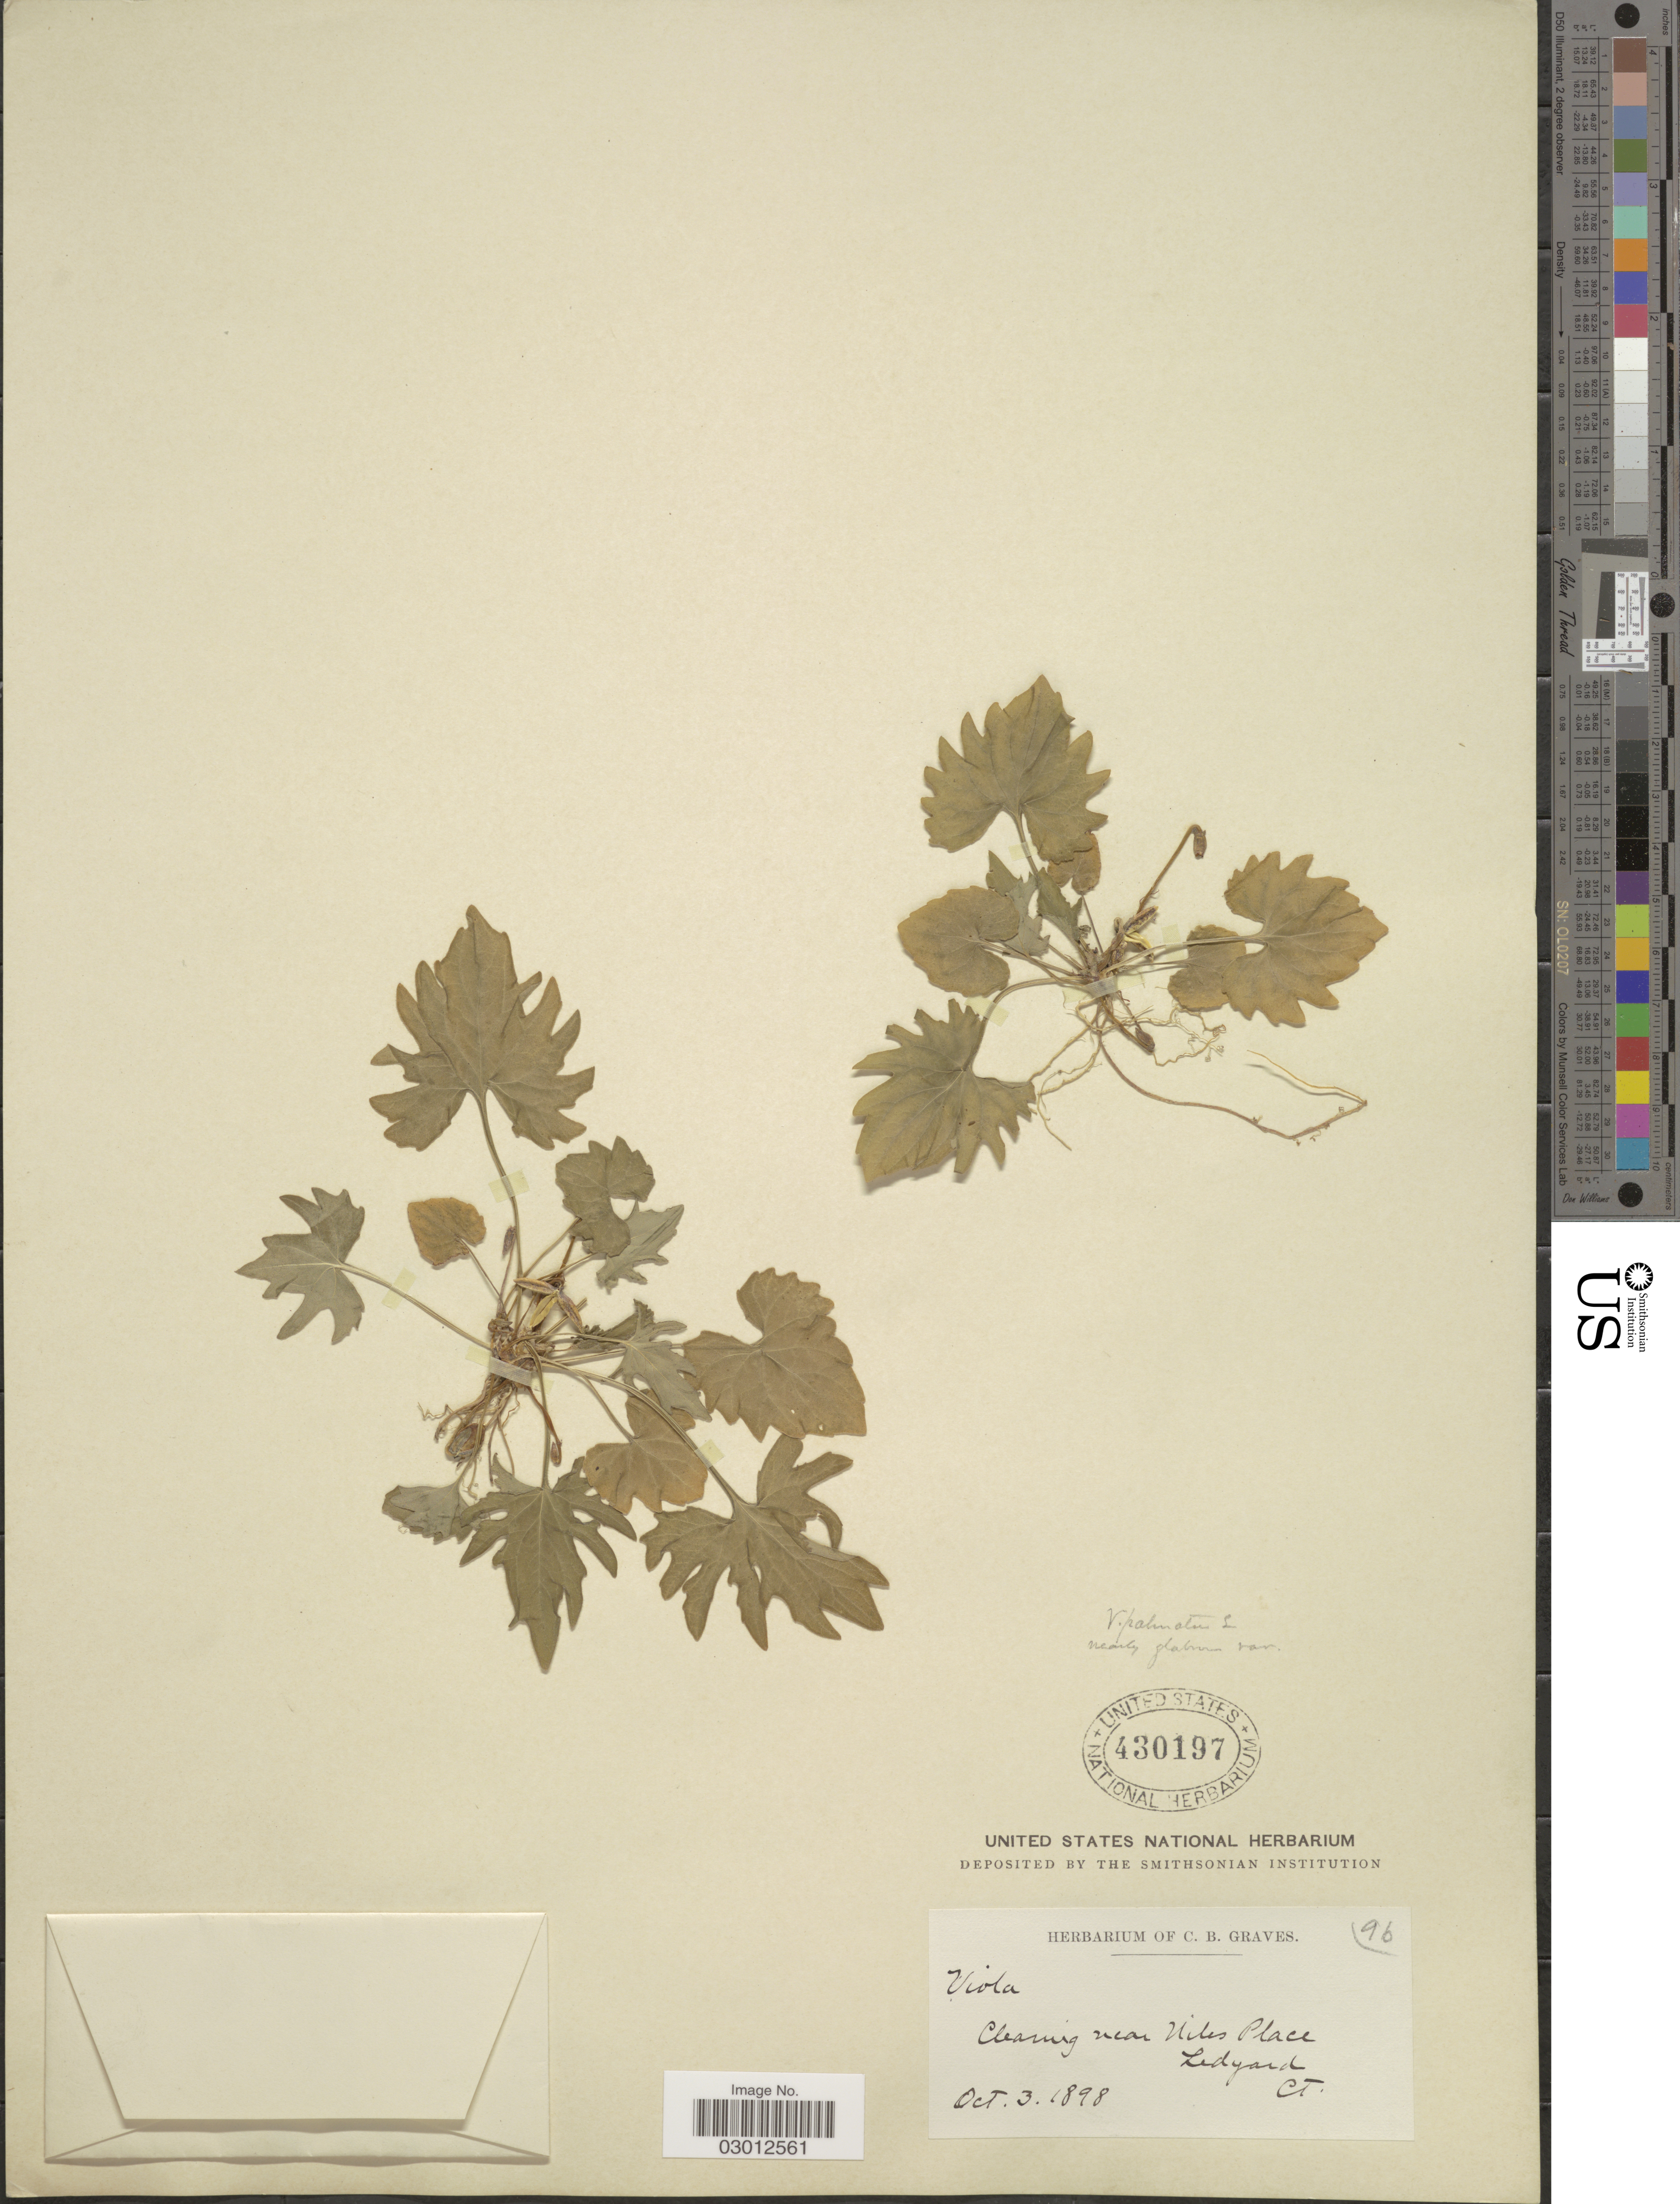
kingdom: Plantae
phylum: Tracheophyta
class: Magnoliopsida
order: Malpighiales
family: Violaceae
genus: Viola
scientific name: Viola palmata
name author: L.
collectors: ex herb. C. B. Graves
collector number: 96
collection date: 1898-10-03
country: United States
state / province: Connecticut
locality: Clearing near Niles Place, Ledyard.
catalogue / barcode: US 430197